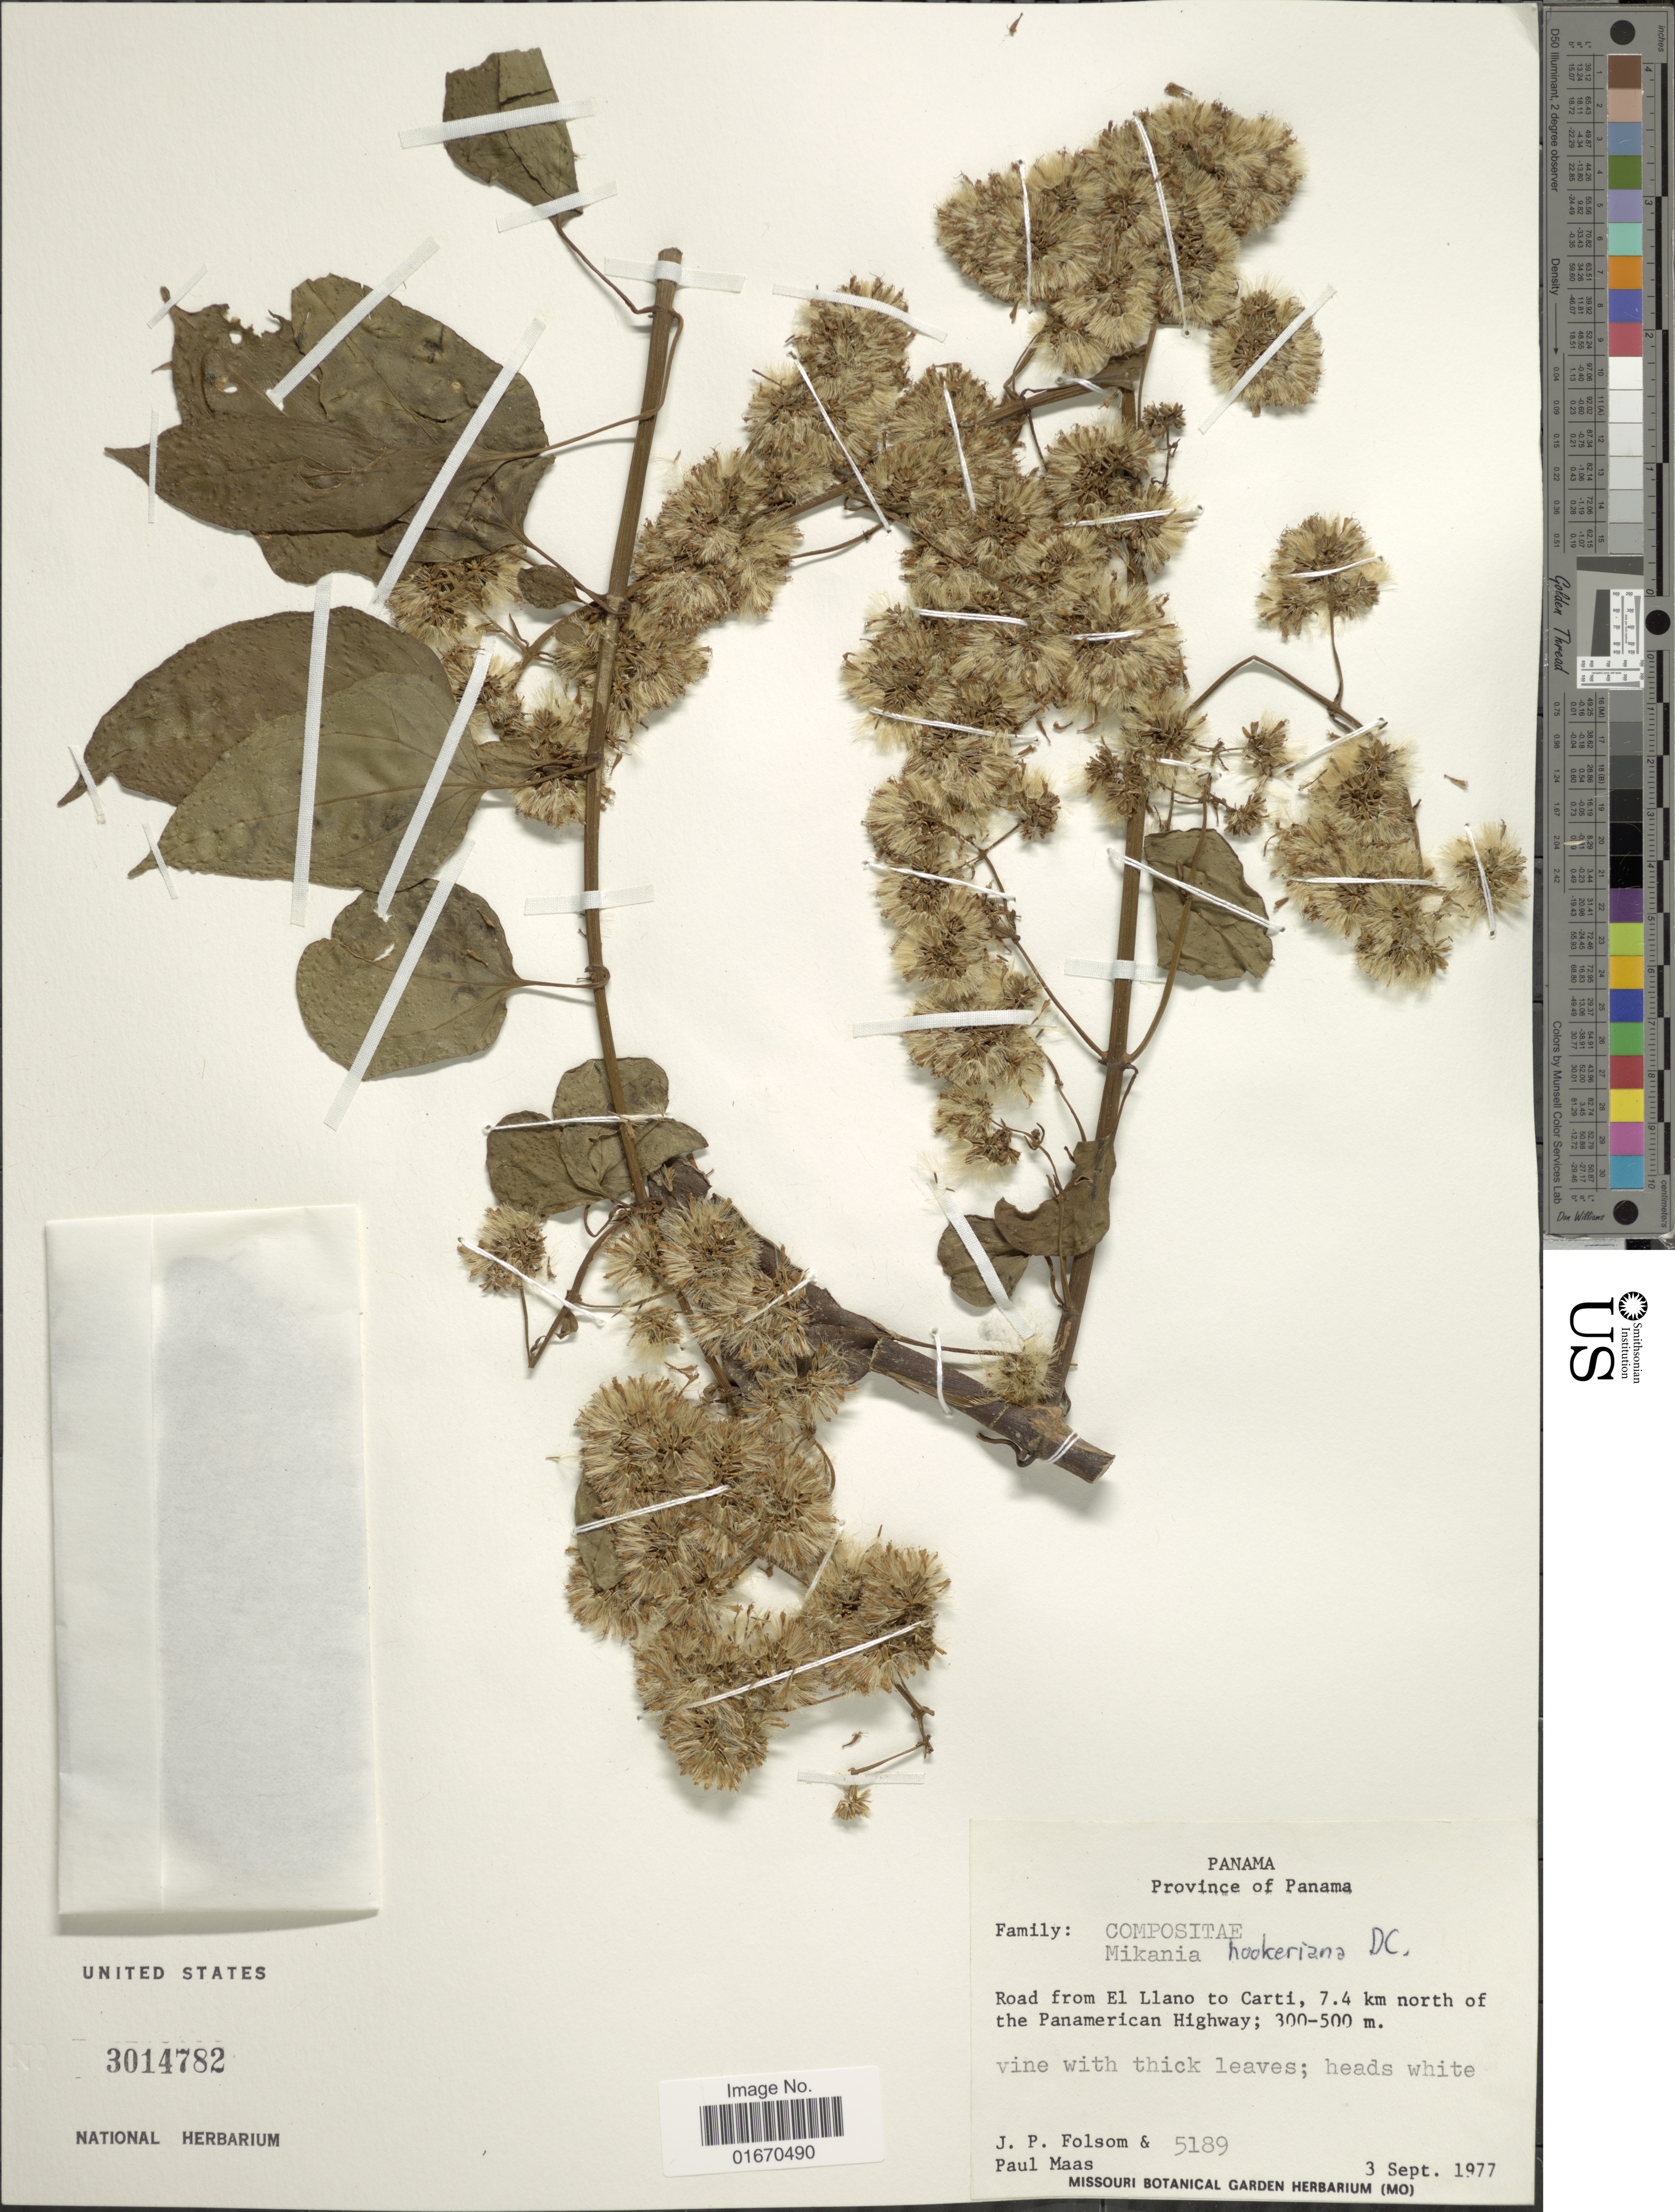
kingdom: Plantae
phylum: Tracheophyta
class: Magnoliopsida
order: Asterales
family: Asteraceae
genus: Mikania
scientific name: Mikania hookeriana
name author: DC.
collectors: J. P. Folsom & P. Maas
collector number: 5189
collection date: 1977-09-03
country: Panama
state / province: Panamá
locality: Road from El Llano to Carti, 7.4 km north of the Panamerican Highway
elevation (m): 300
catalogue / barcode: US 3014782